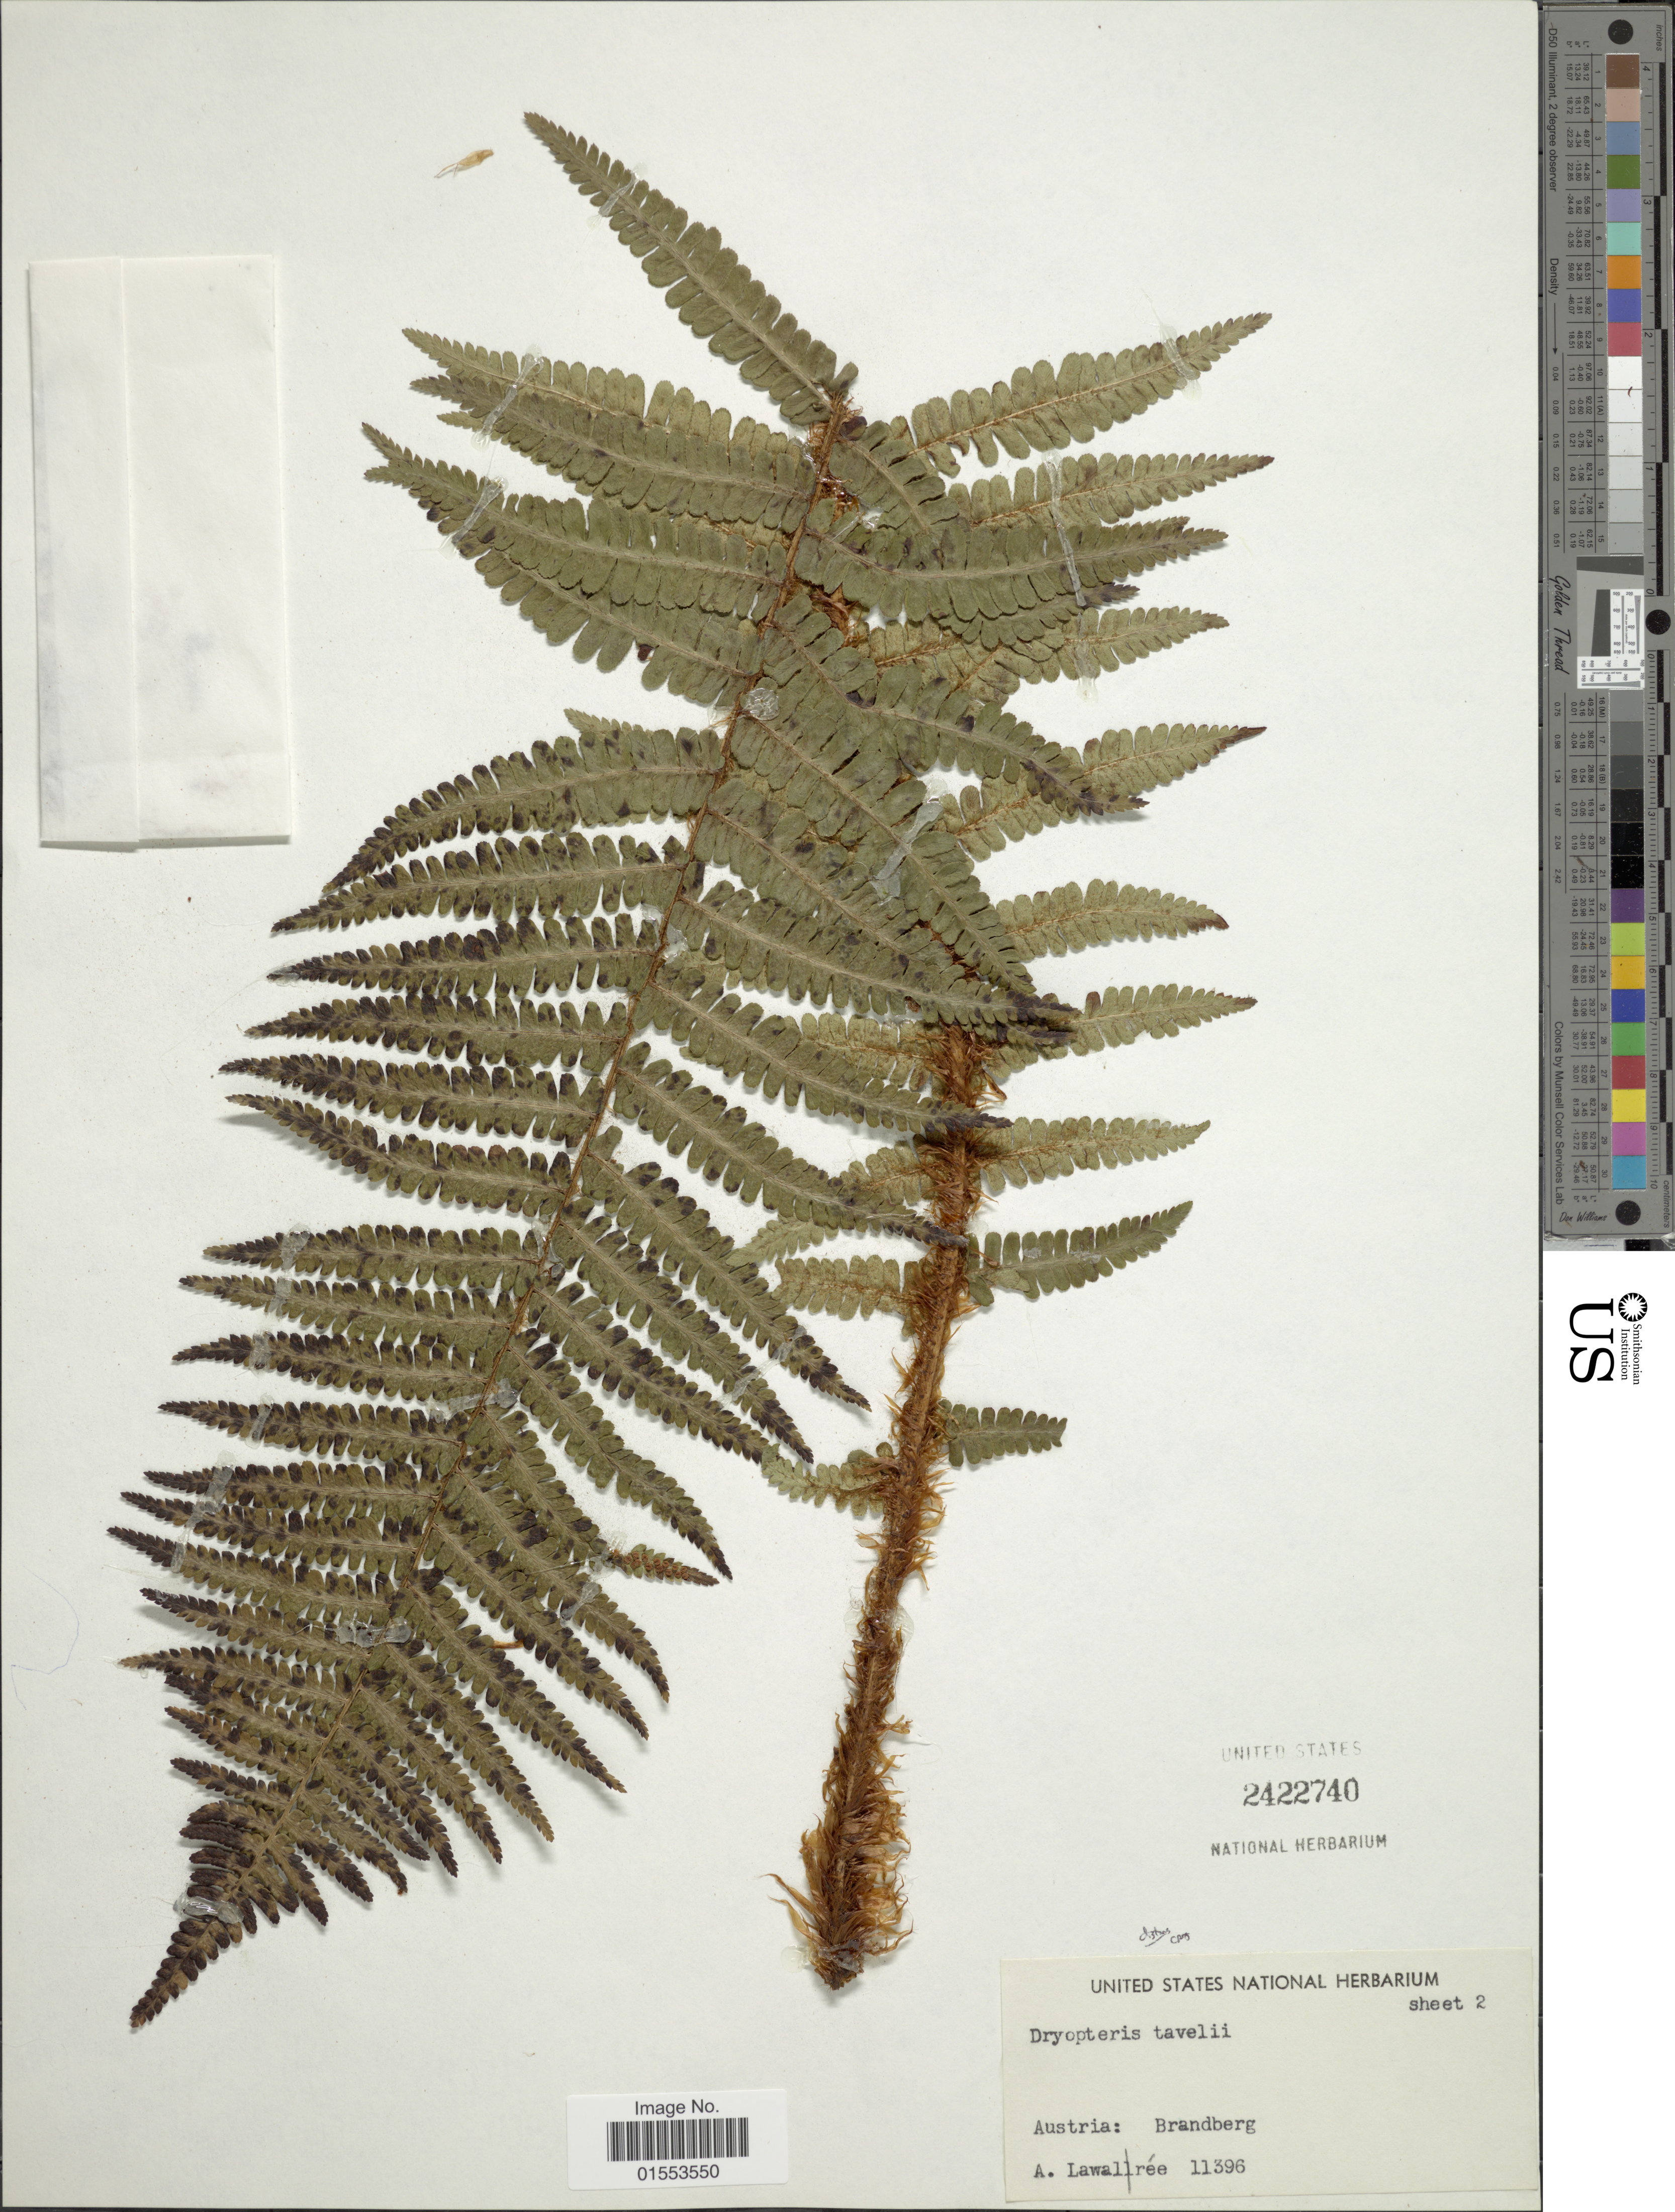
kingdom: Plantae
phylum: Tracheophyta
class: Polypodiopsida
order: Polypodiales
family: Dryopteridaceae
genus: Dryopteris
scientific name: Dryopteris x tavelii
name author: Rothm.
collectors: A. G. Lawalrée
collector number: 11396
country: Austria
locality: Austria: Brandberg.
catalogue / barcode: US 2422740